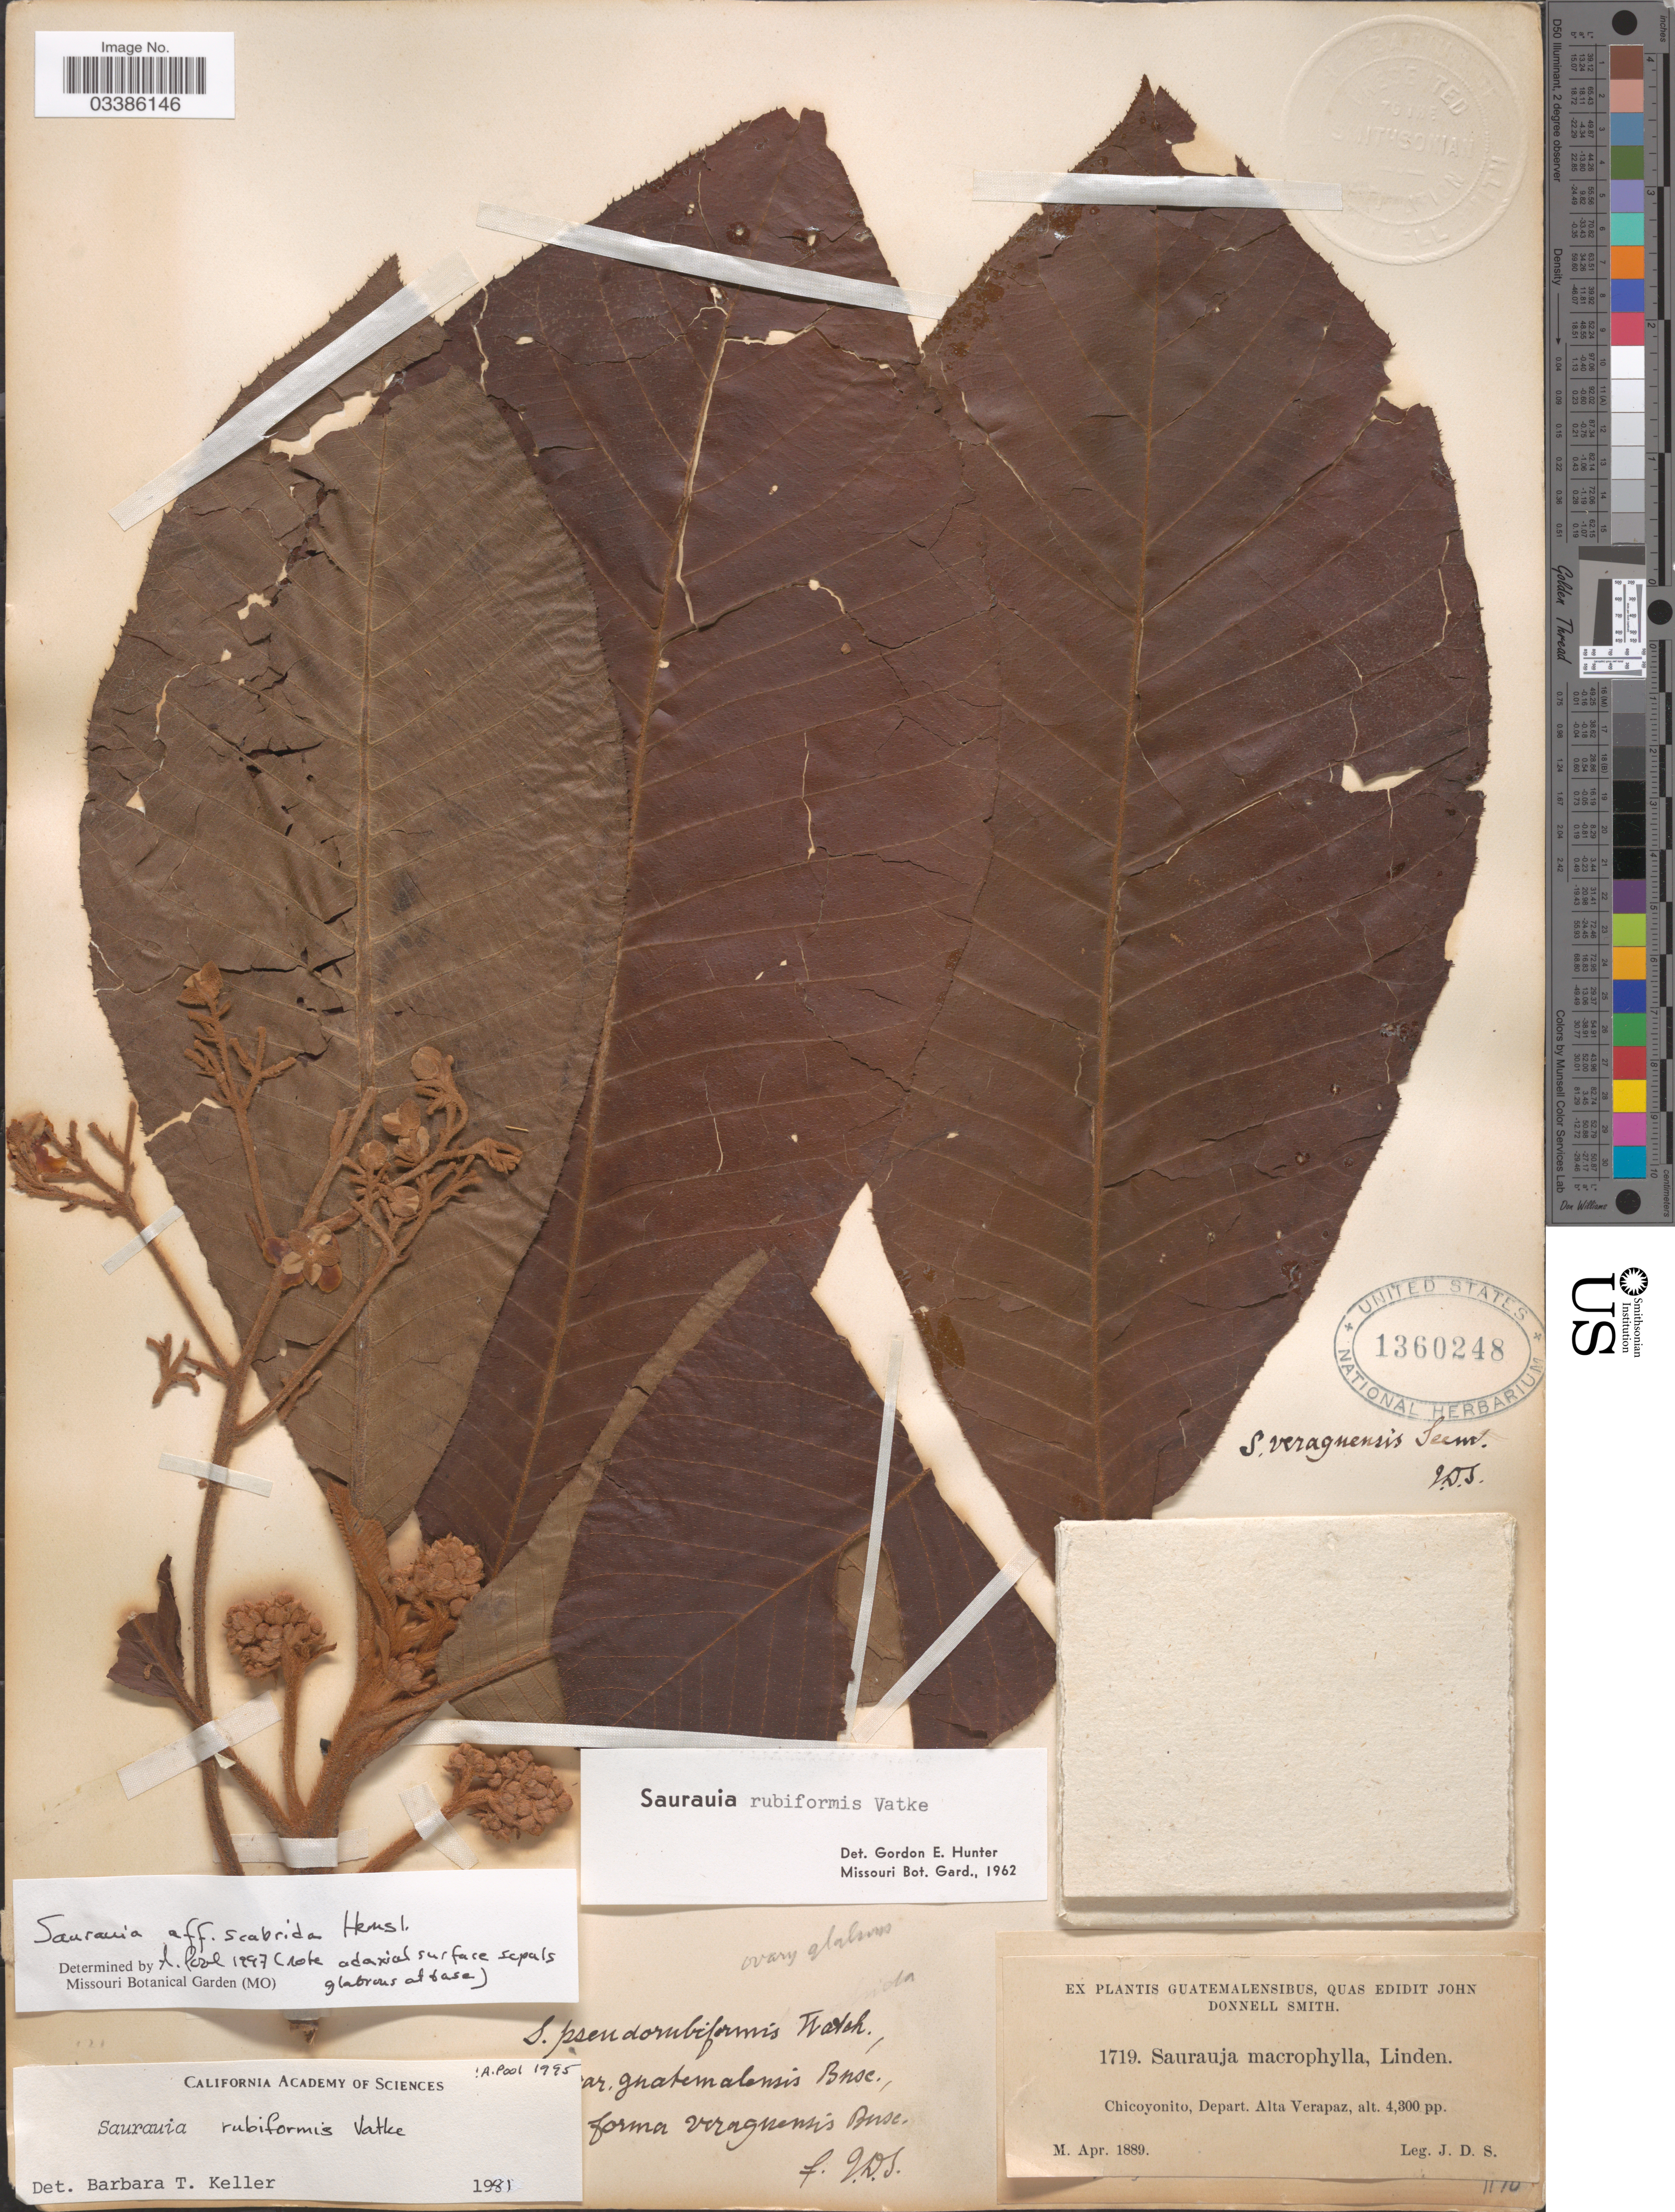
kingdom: Plantae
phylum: Tracheophyta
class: Magnoliopsida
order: Ericales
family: Actinidiaceae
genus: Saurauia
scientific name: Saurauia scabrida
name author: Hemsl.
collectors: J. Donnell Smith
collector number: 1719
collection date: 1889-04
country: Guatemala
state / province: Alta Verapaz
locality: Chicoyonito, Depart. Alta Verapaz.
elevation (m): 1311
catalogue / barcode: US 1360248